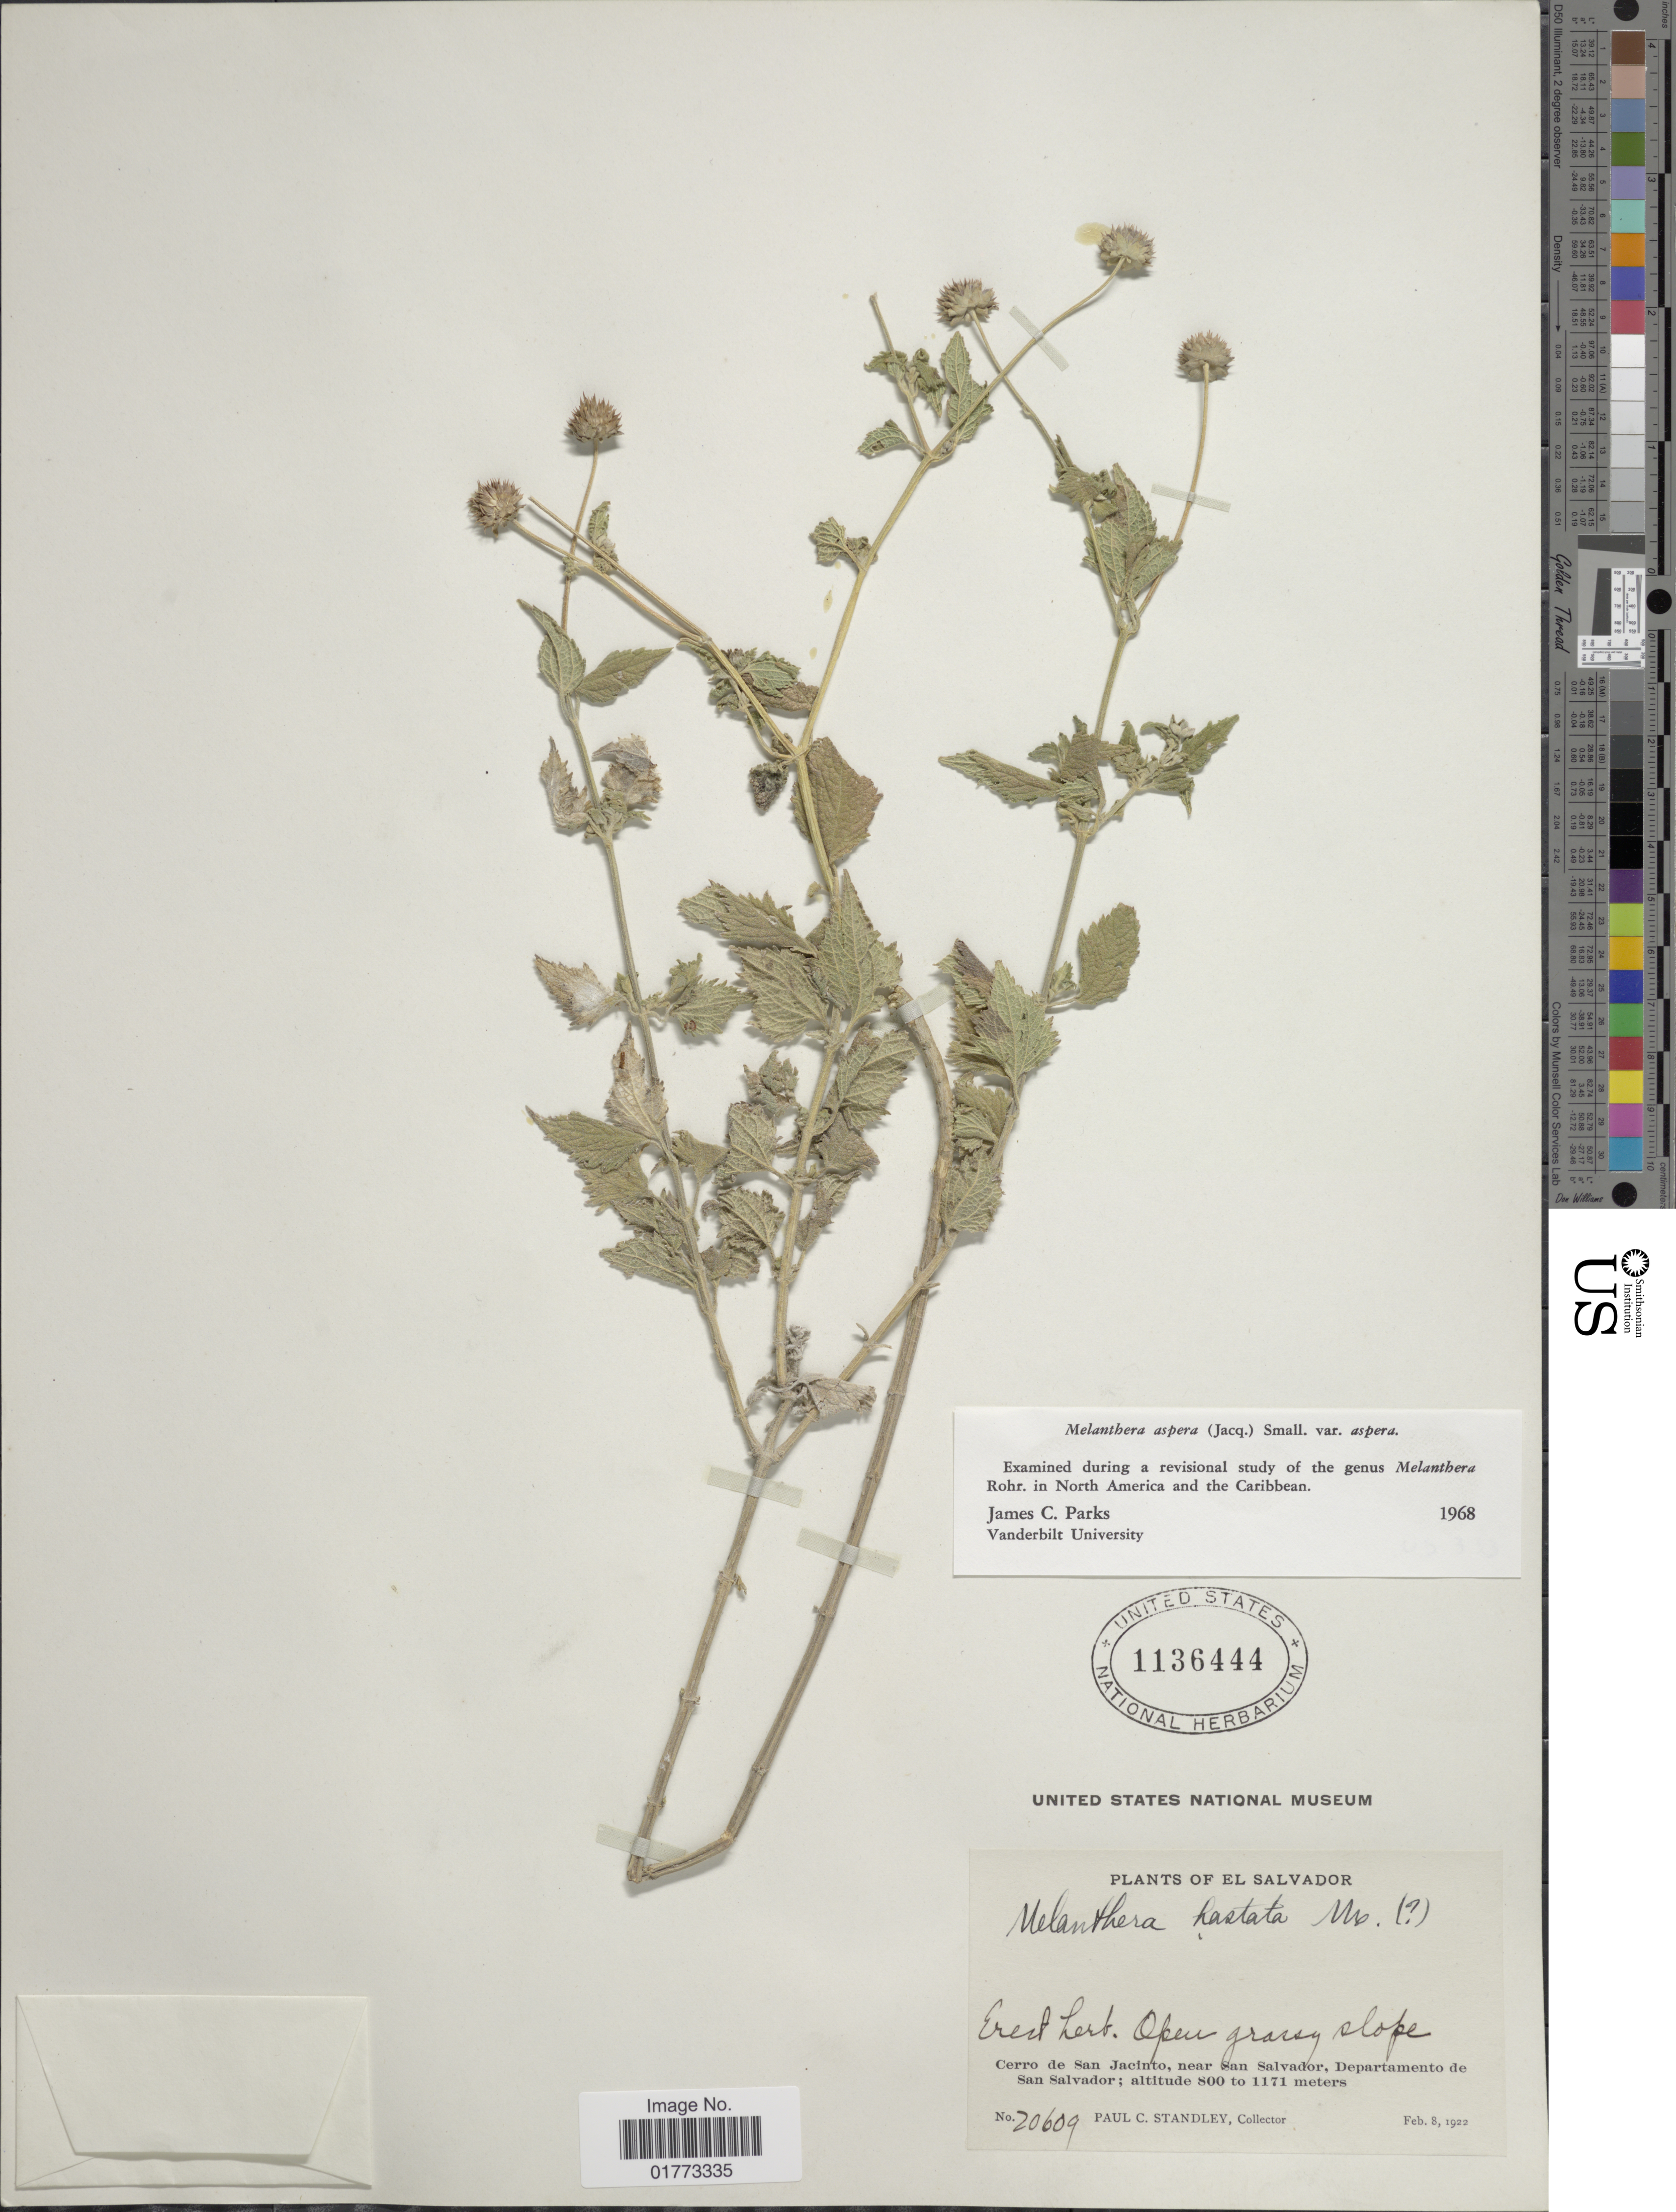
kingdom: Plantae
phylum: Tracheophyta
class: Magnoliopsida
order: Asterales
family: Asteraceae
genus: Melanthera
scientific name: Melanthera nivea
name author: (L.) Small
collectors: P. C. Standley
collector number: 20609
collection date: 1922-02-08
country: El Salvador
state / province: San Salvador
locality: Cerro de San Jacinto, near San Salvador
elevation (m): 800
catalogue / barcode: US 1136444